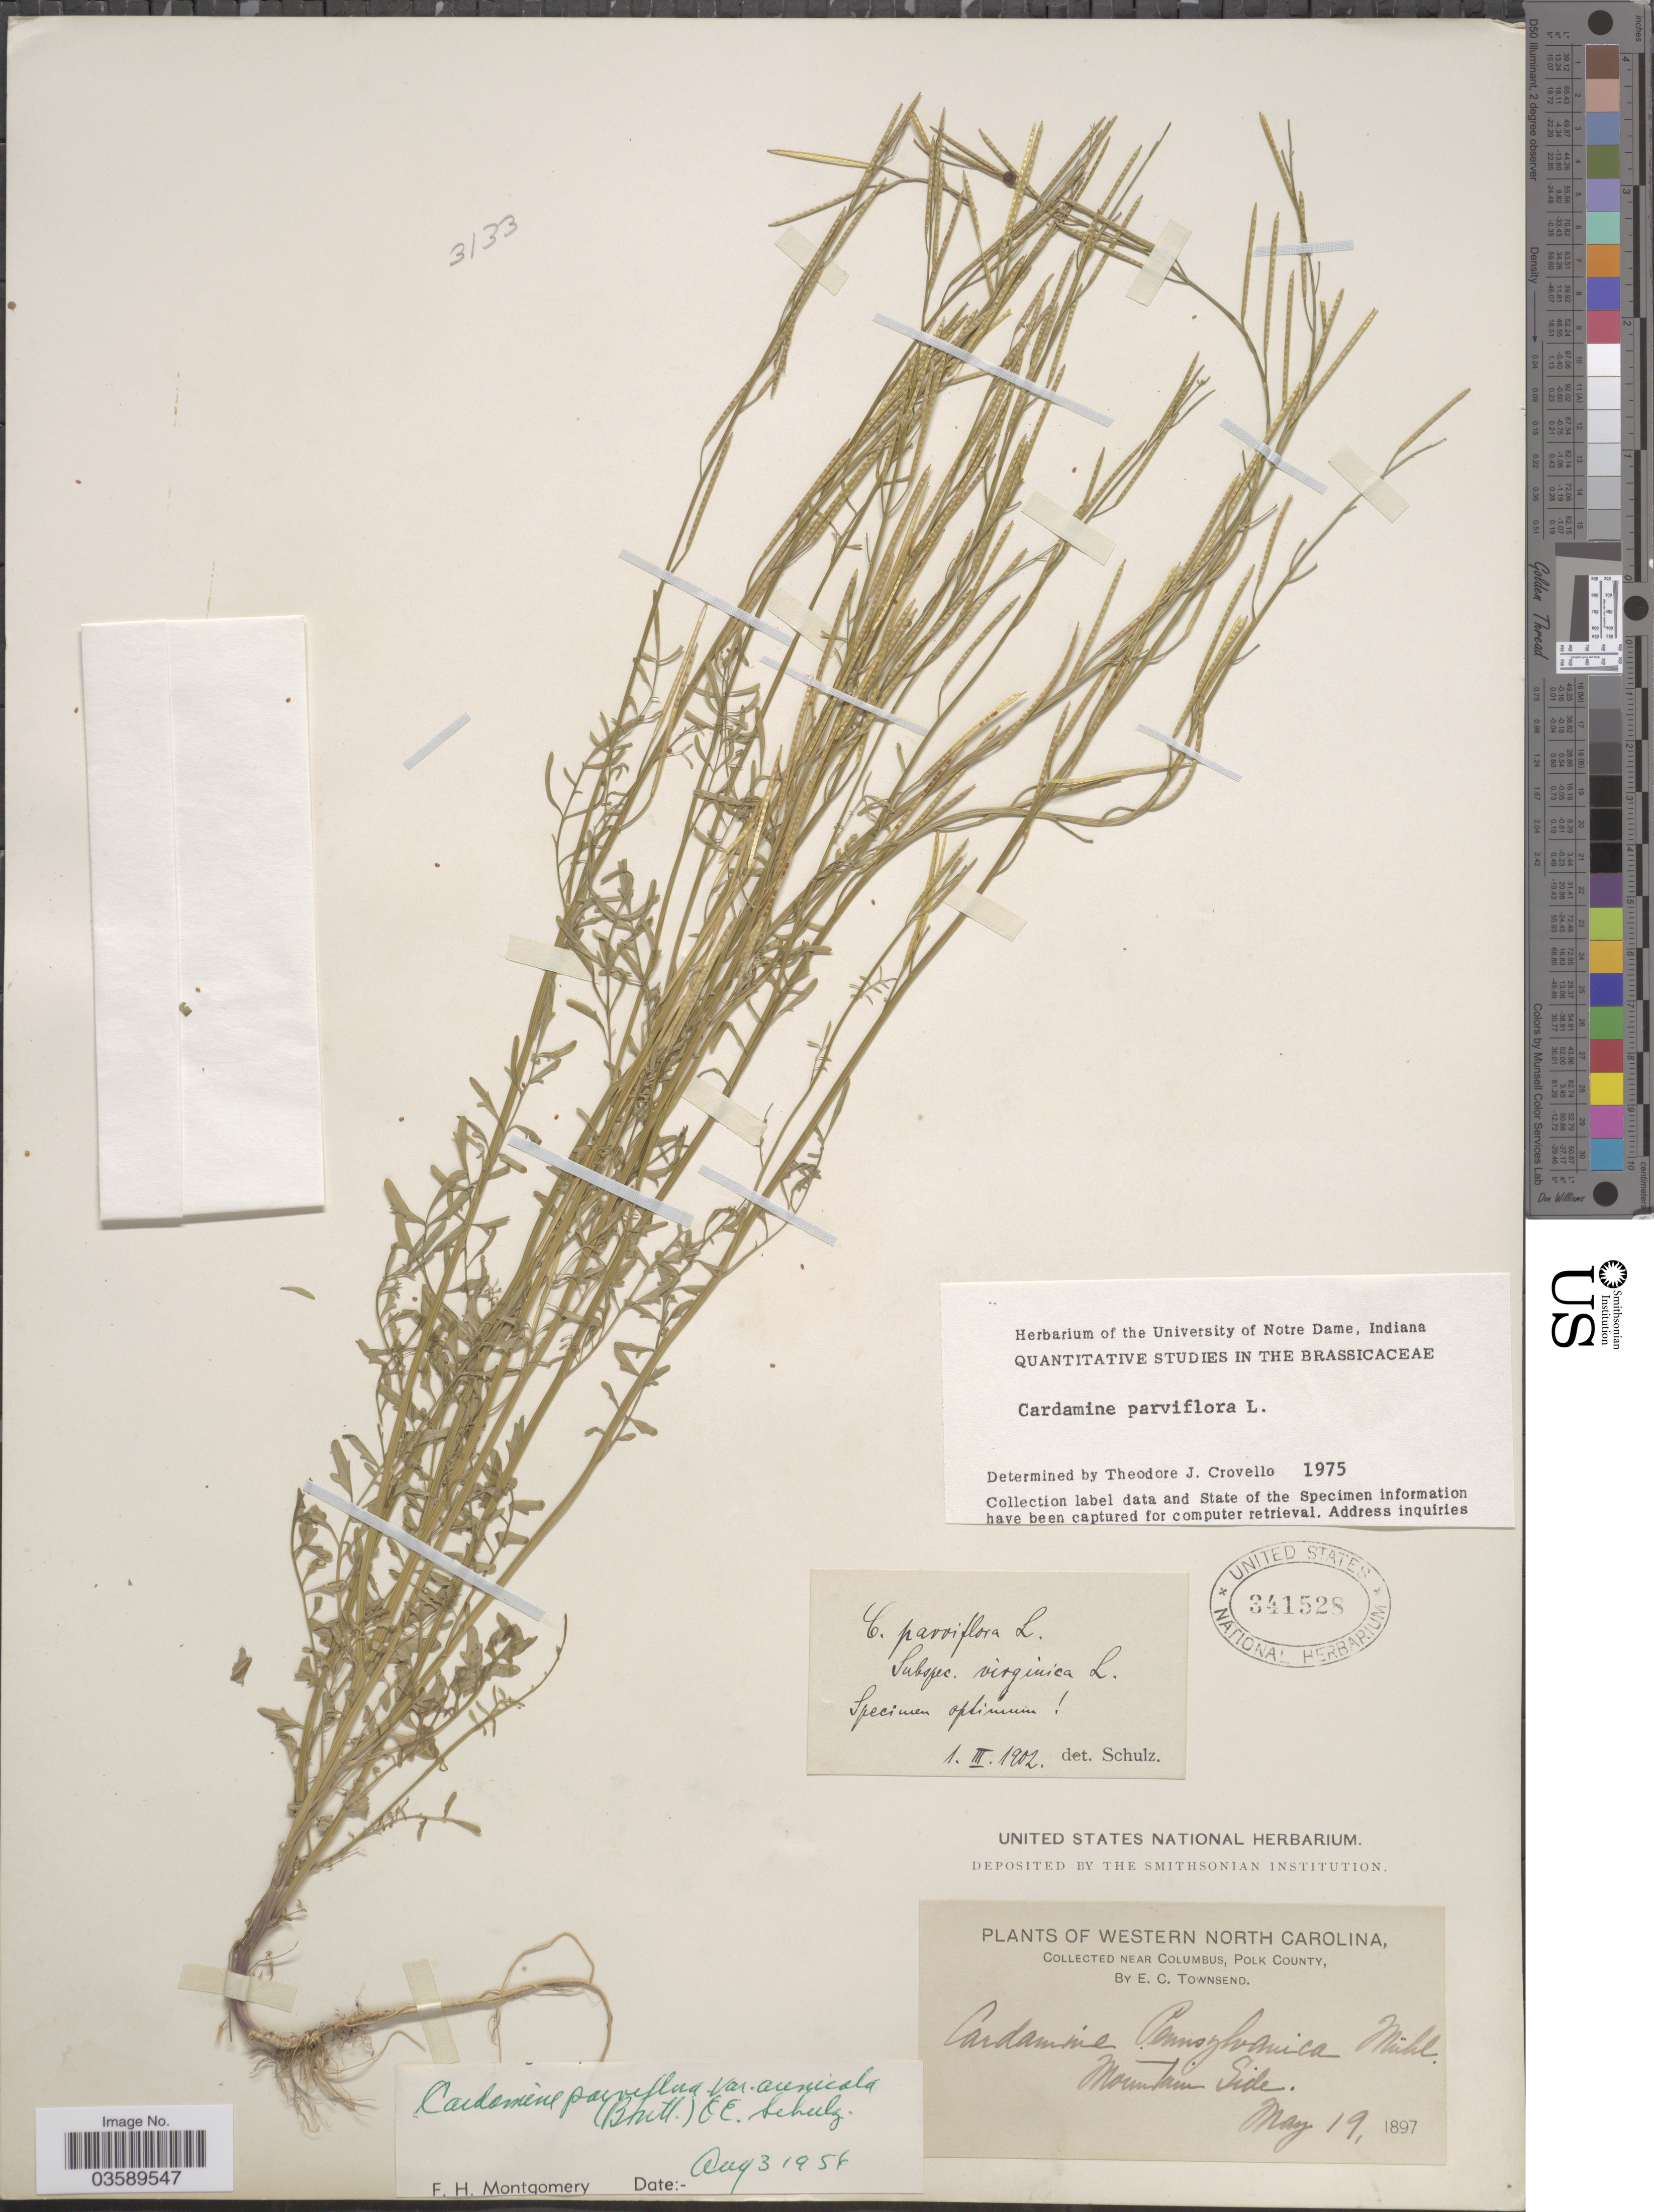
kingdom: Plantae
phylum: Tracheophyta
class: Magnoliopsida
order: Brassicales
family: Brassicaceae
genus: Cardamine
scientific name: Cardamine parviflora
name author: L.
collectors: E. C. Townsend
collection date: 1897-05-19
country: United States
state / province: North Carolina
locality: Western North Carolina, near Columbus, Polk County. Mountain Side.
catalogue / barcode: US 341528